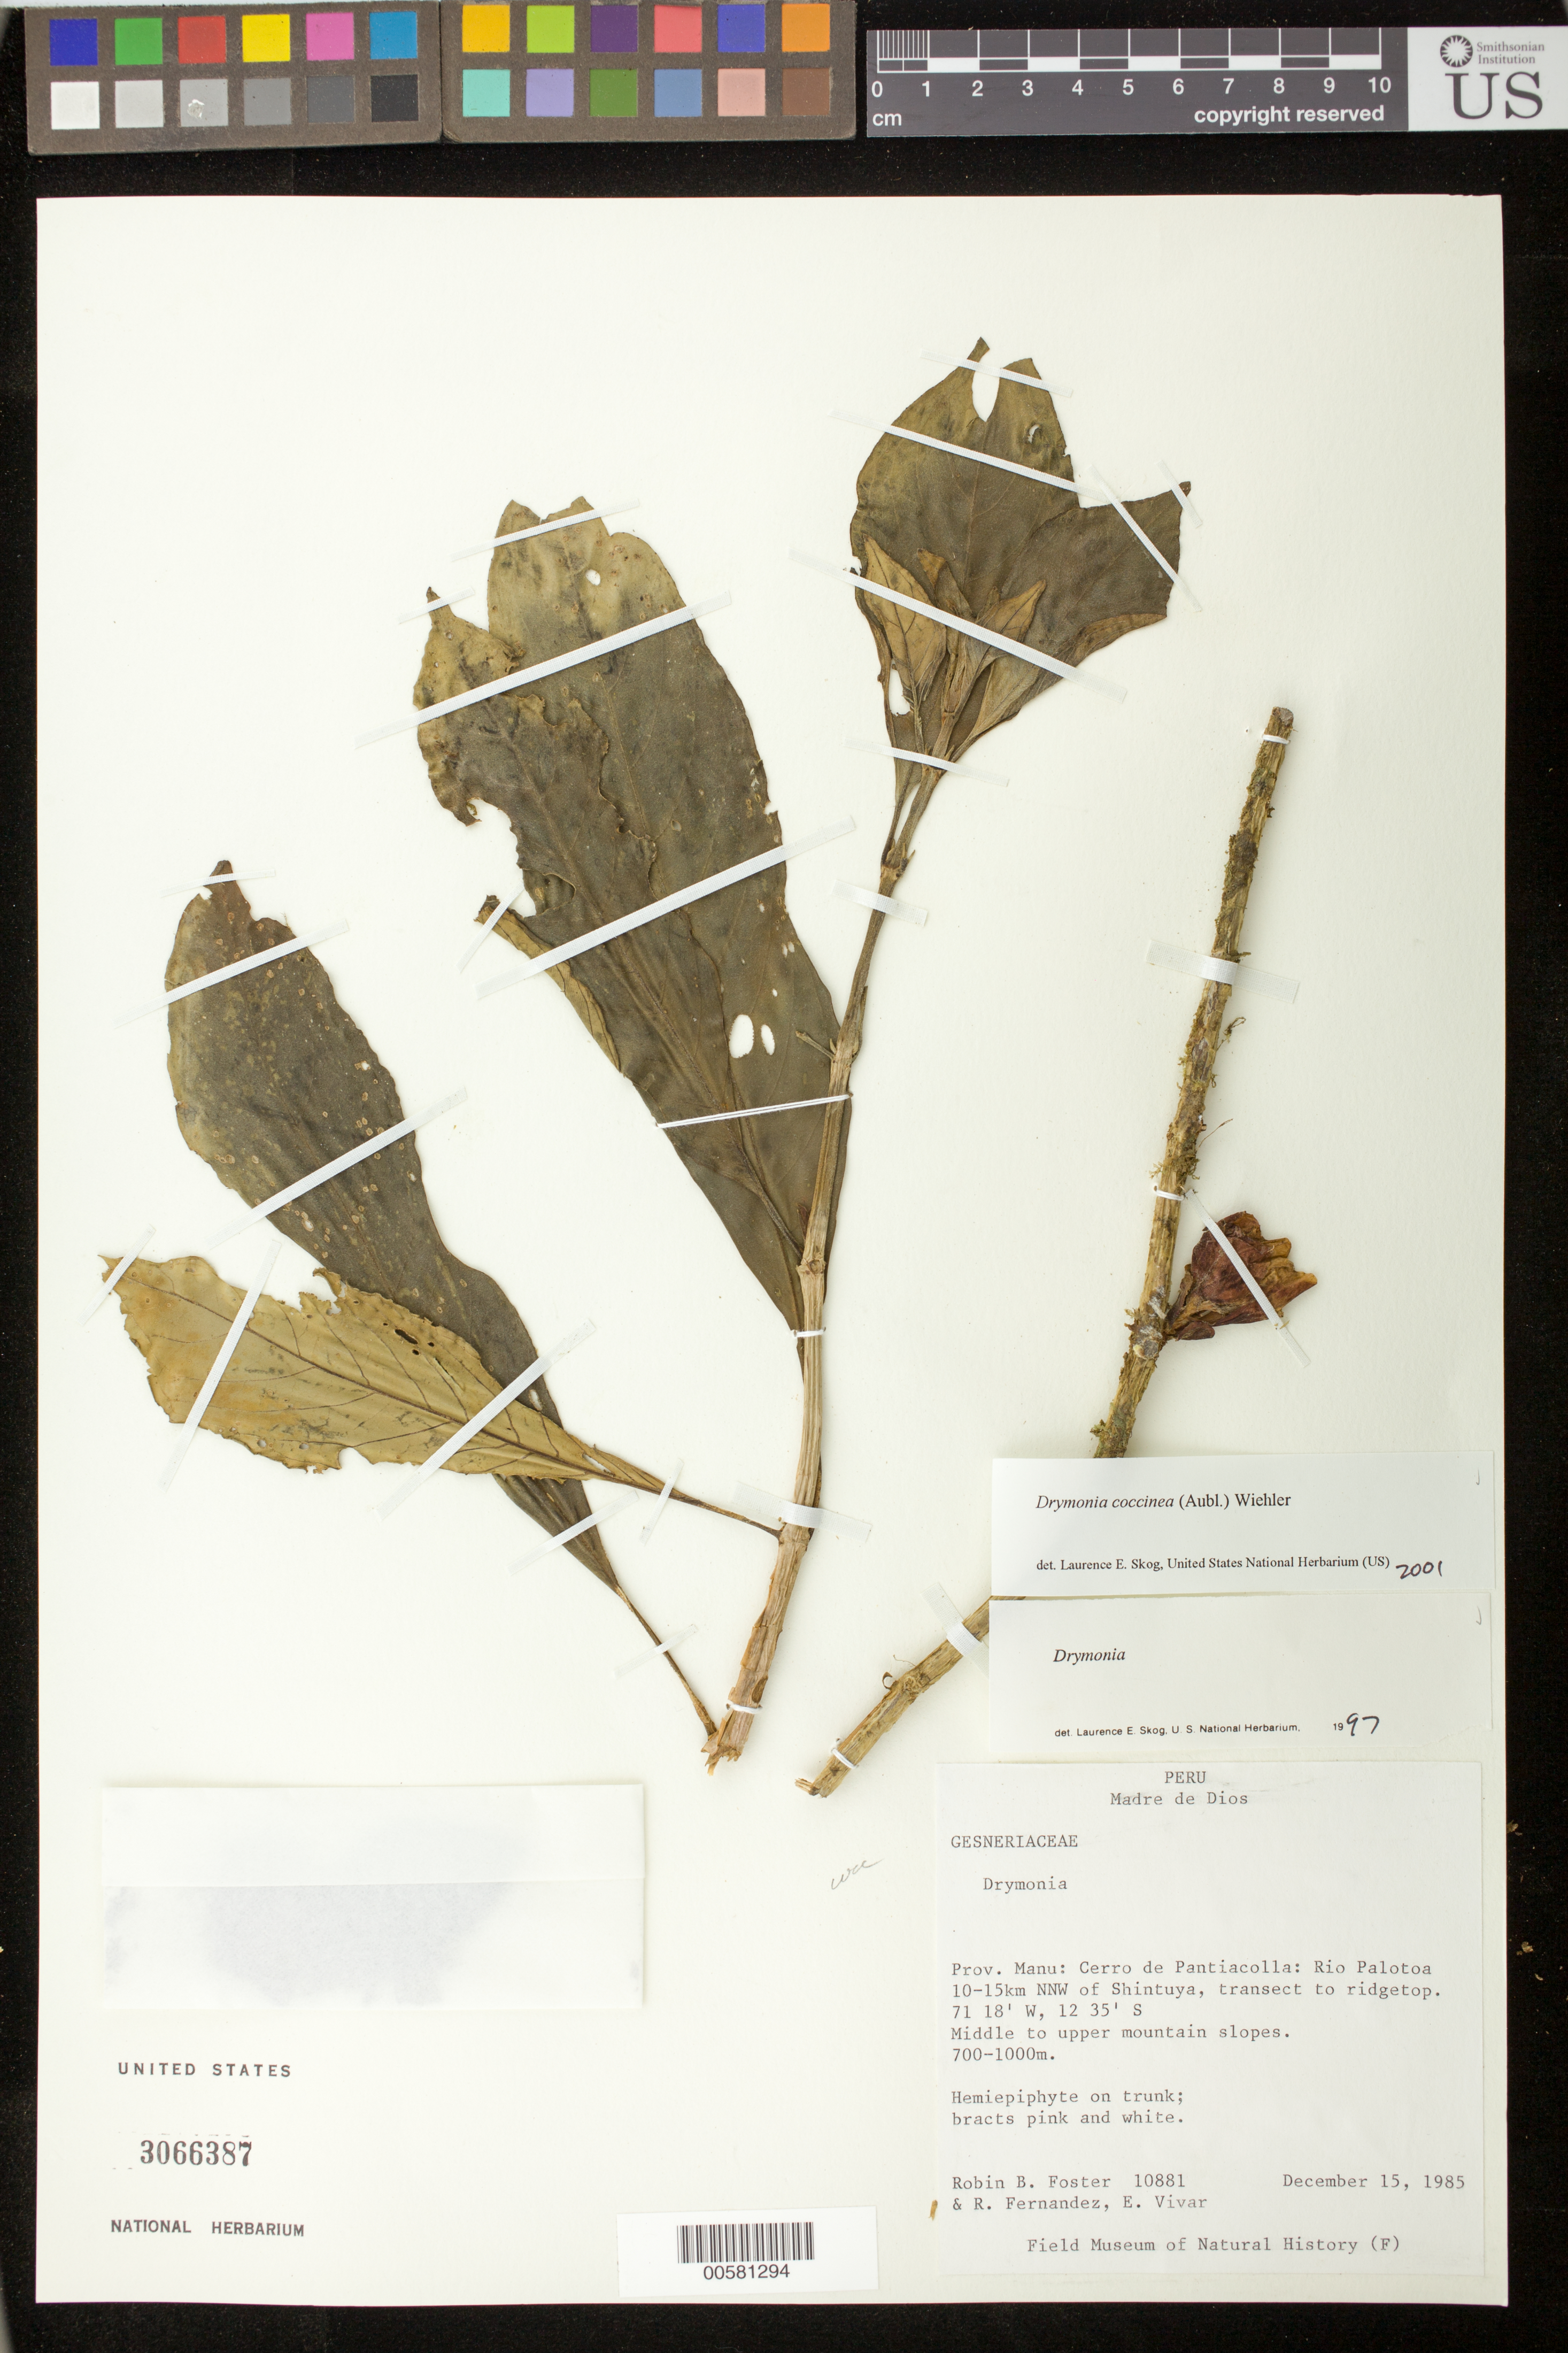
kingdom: Plantae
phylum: Tracheophyta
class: Magnoliopsida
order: Lamiales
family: Gesneriaceae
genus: Drymonia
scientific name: Drymonia coccinea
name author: (Aubl.) Wiehler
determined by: Clark, J. L., (SEL), The Marie Selby Botanical Garden (UNITED STATES)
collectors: R. B. Foster, R. Fernandez & E. Vivar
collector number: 10881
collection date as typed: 15 Dec 1985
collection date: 1985-12-15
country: Peru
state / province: Madre de Dios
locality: Prov. Manu; Cerro de Pantiacolla: Rio Palotoa 10-15 km NNW of Shintuya, transect to ridgetop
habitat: Middle to upper mountain slopes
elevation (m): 700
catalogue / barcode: US 3066387